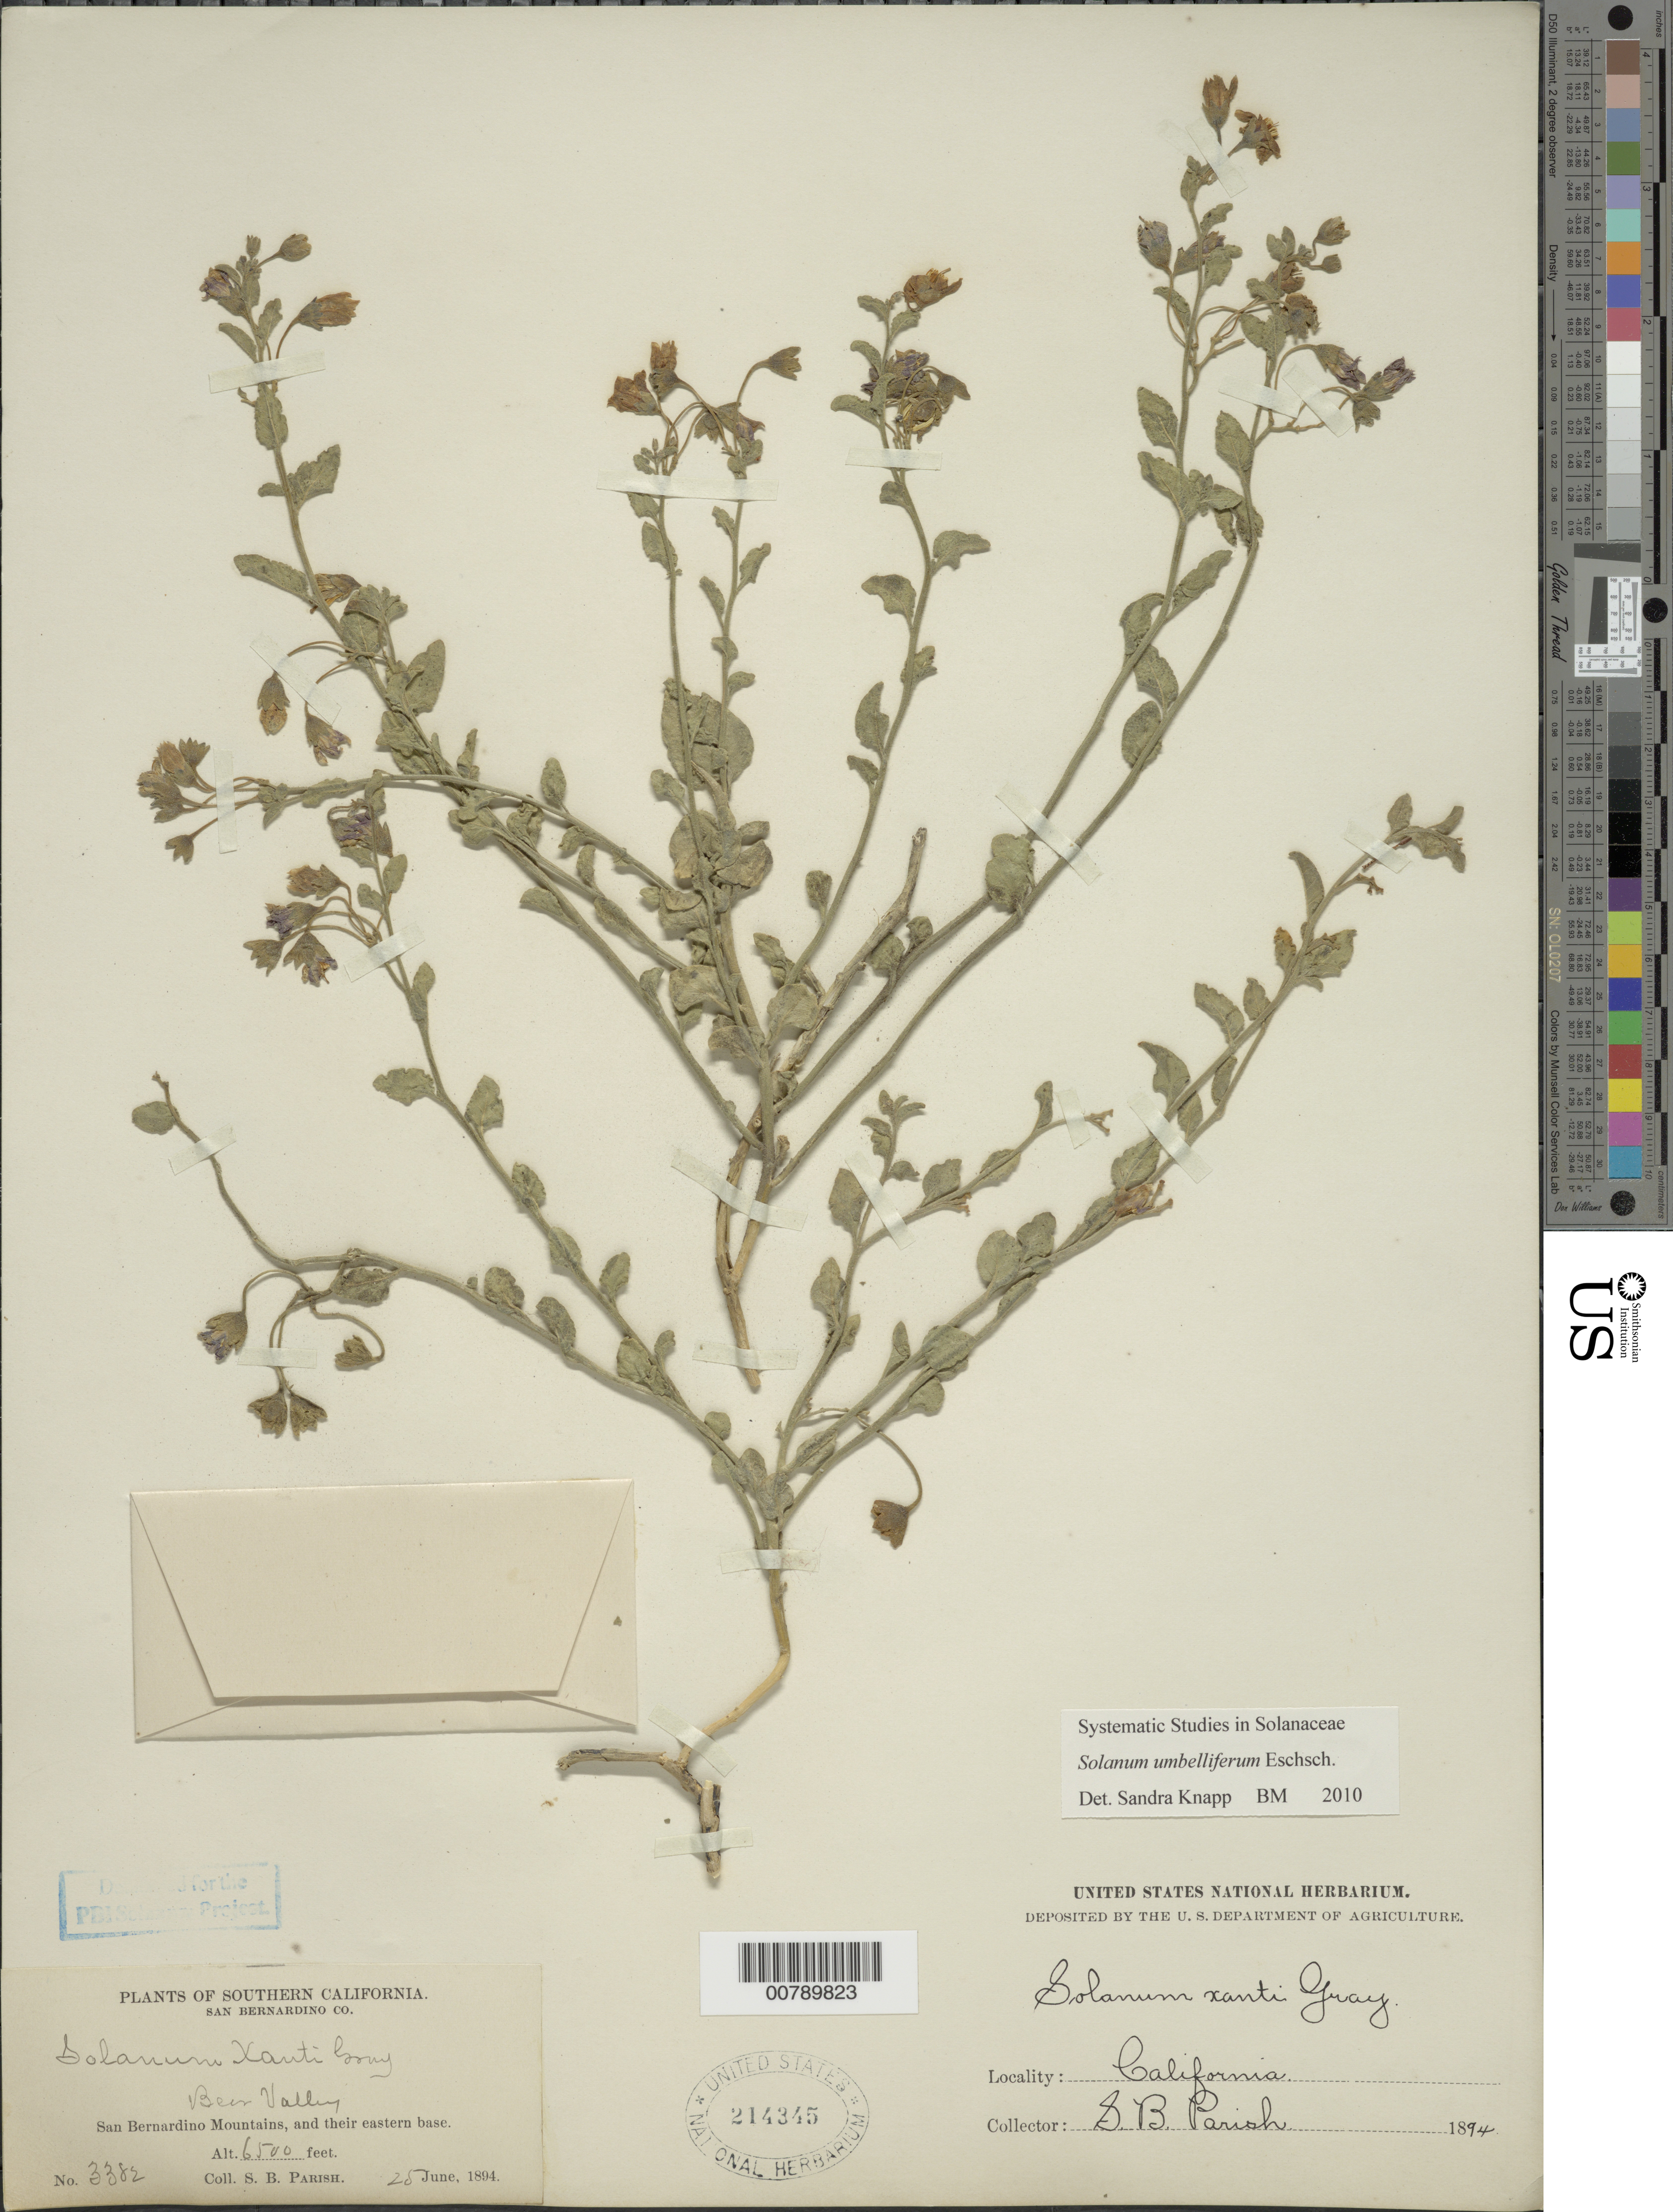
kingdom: Plantae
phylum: Tracheophyta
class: Magnoliopsida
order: Solanales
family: Solanaceae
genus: Solanum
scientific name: Solanum umbelliferum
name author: Eschsch.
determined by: Knapp, S. D.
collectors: S. B. Parish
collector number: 3382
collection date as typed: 25 Jun 1894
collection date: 1894-06-25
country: United States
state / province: California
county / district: San Bernardino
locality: Bear Valley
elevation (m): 1981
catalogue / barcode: US 214345